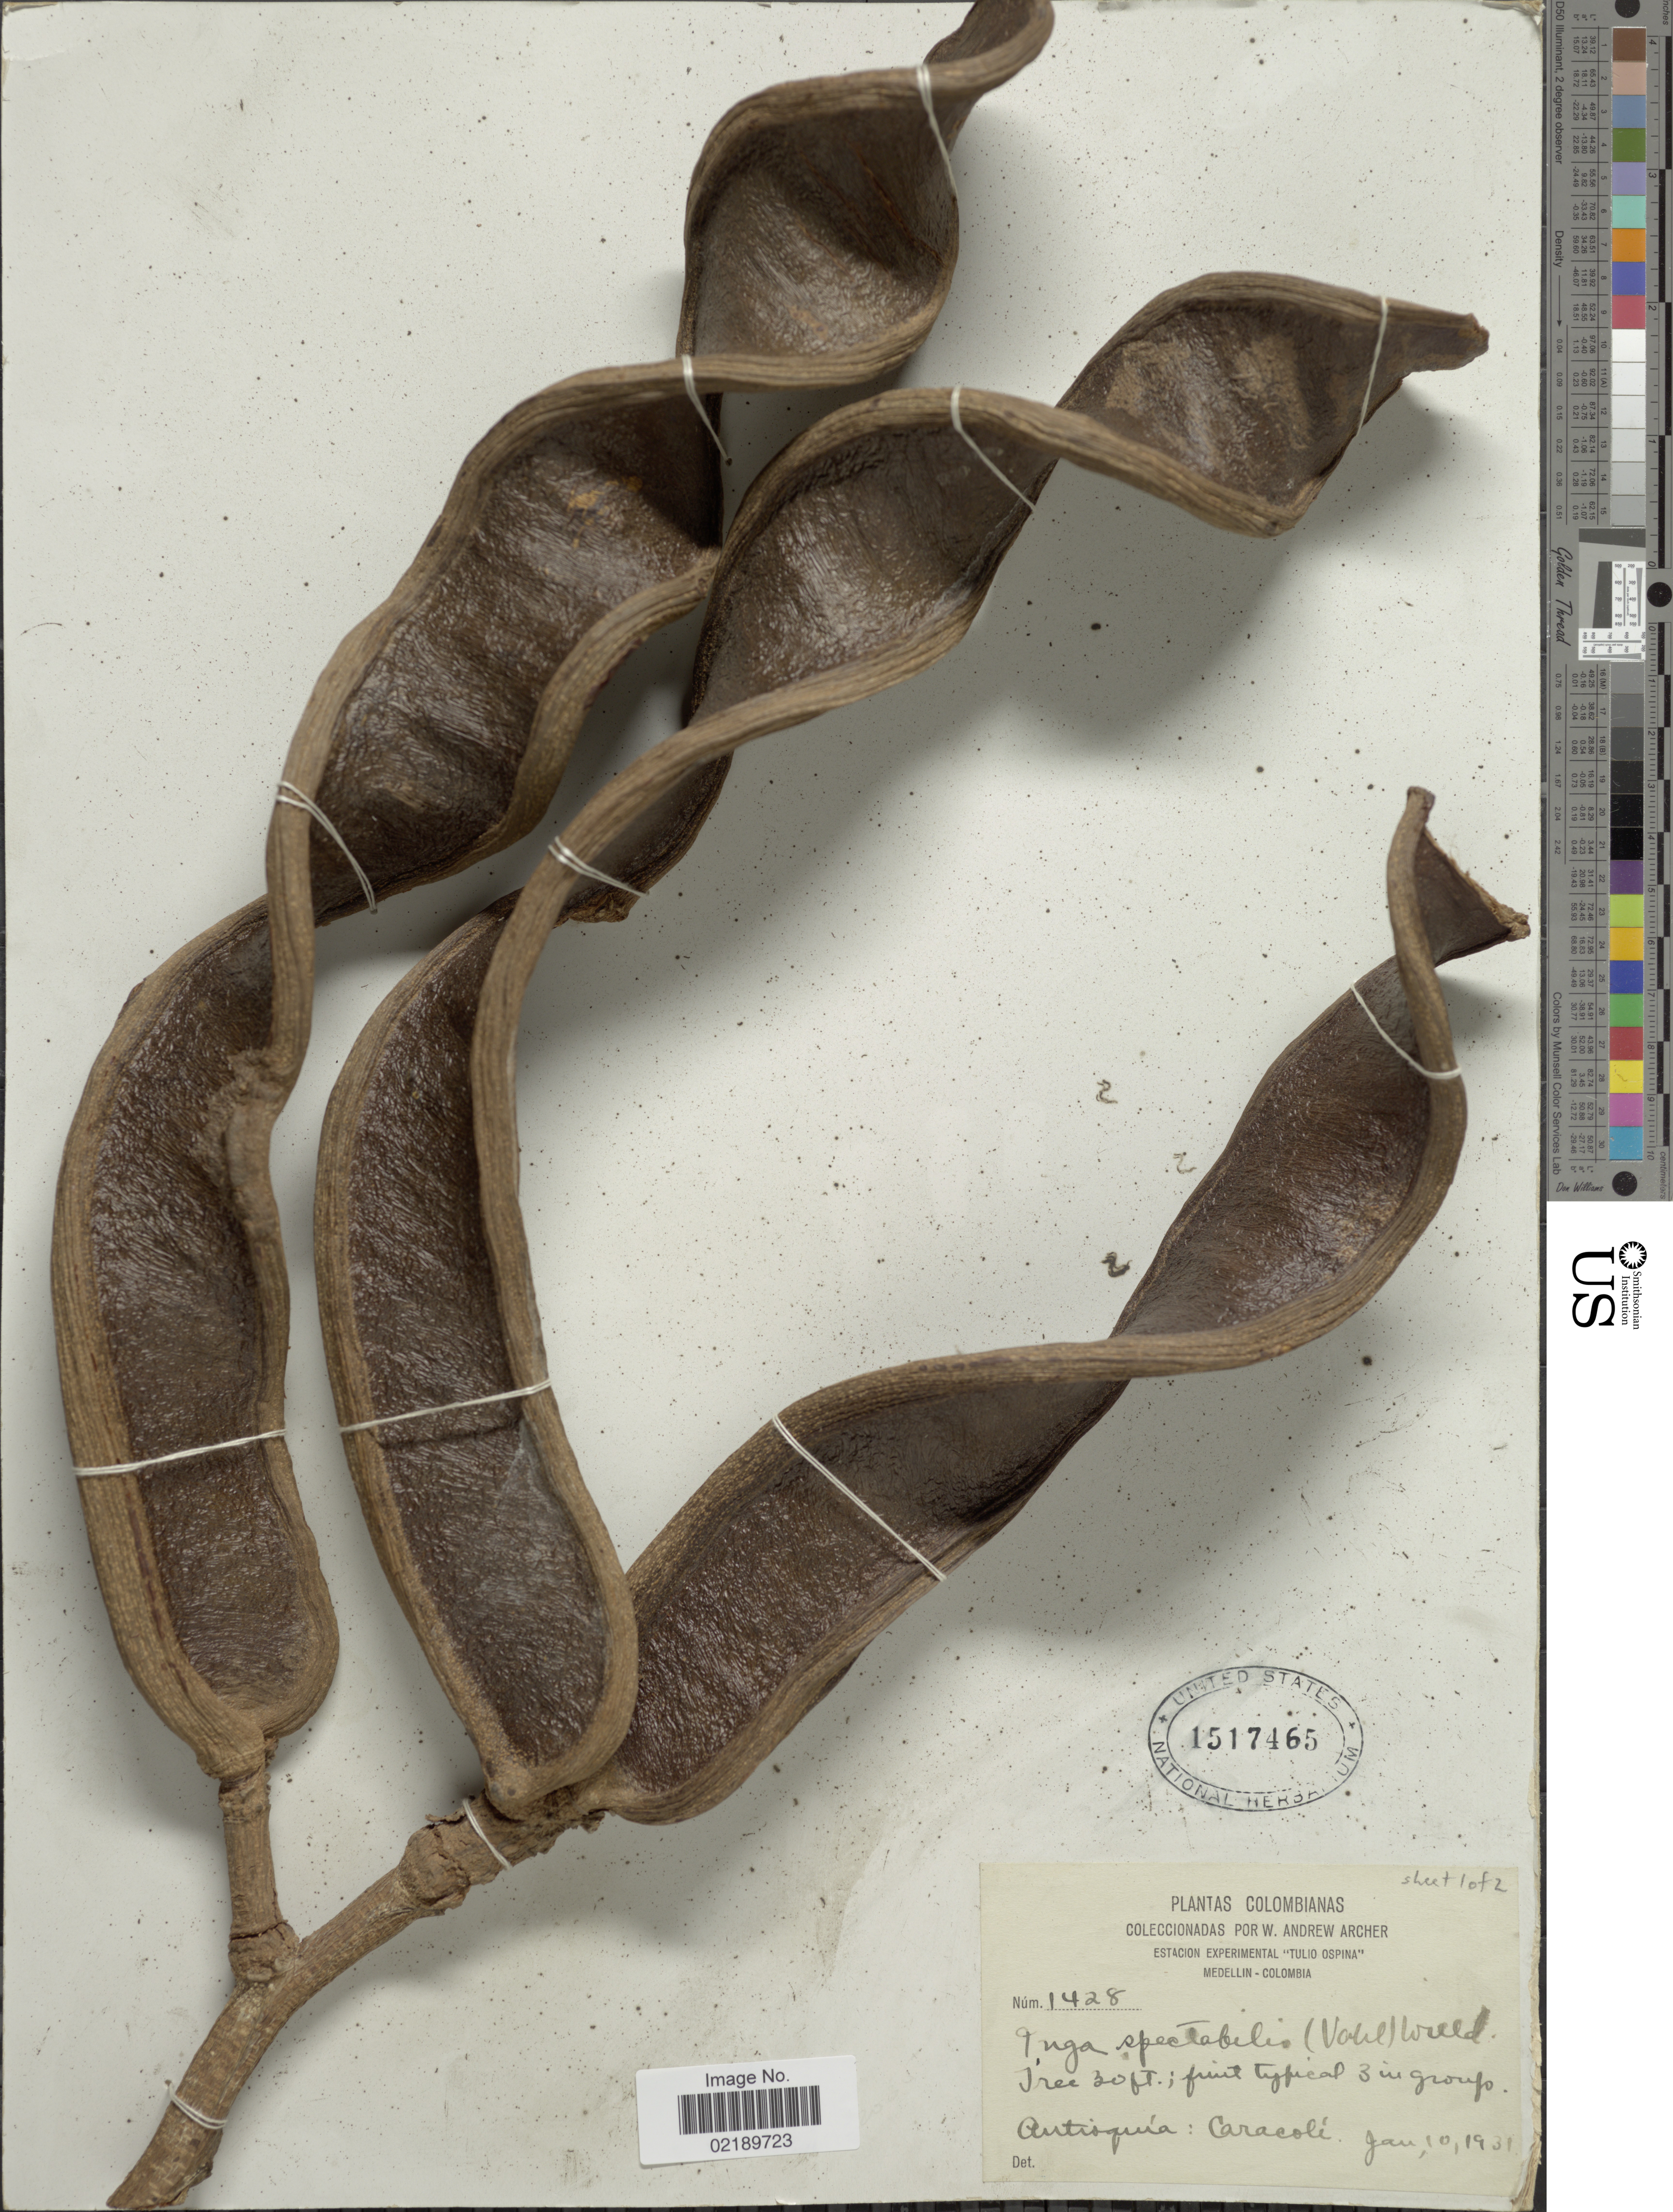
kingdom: Plantae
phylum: Tracheophyta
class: Magnoliopsida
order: Fabales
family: Fabaceae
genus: Inga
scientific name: Inga spectabilis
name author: (Vahl) Willd.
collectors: A. W. Archer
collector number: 1428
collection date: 1931-01-10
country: Colombia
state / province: Antioquia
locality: Antioquía: Caracolí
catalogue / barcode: US 1517465